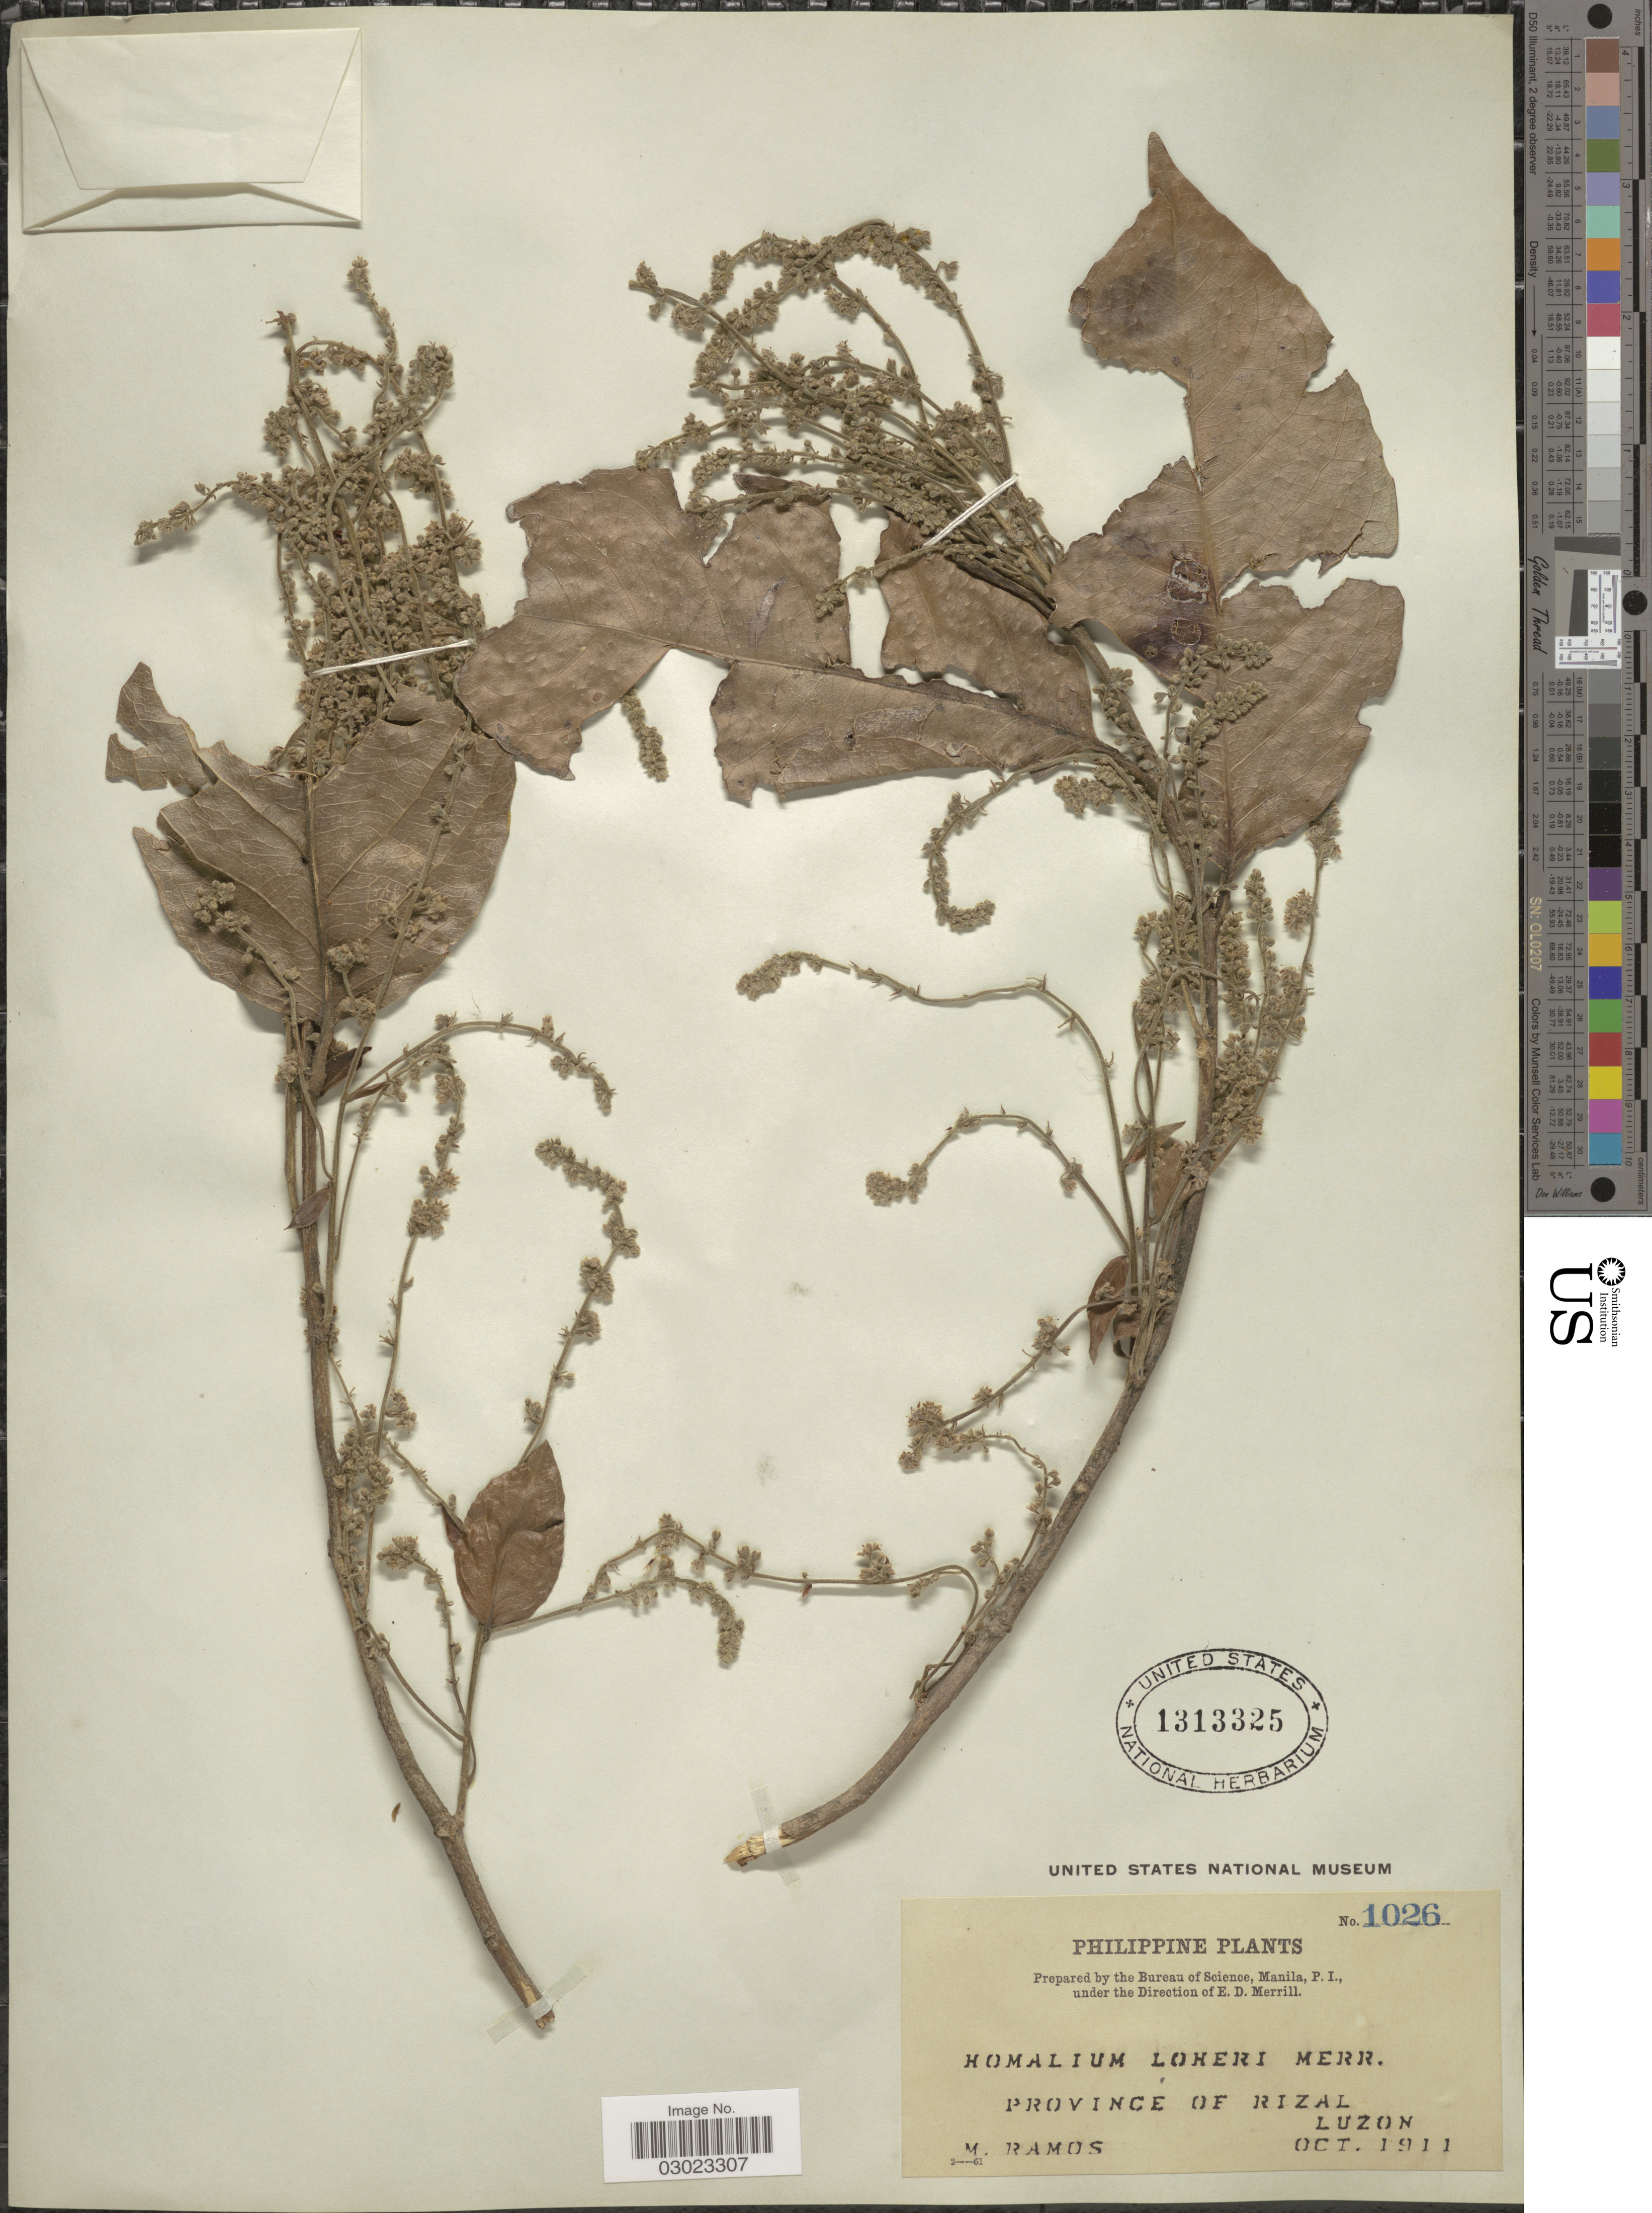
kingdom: Plantae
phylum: Tracheophyta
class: Magnoliopsida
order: Malpighiales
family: Salicaceae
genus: Homalium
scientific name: Homalium loheri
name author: Merr.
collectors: M. Ramos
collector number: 1026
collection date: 1911-10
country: Philippines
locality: Province of Rizal, Luzon.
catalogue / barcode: US 1313325